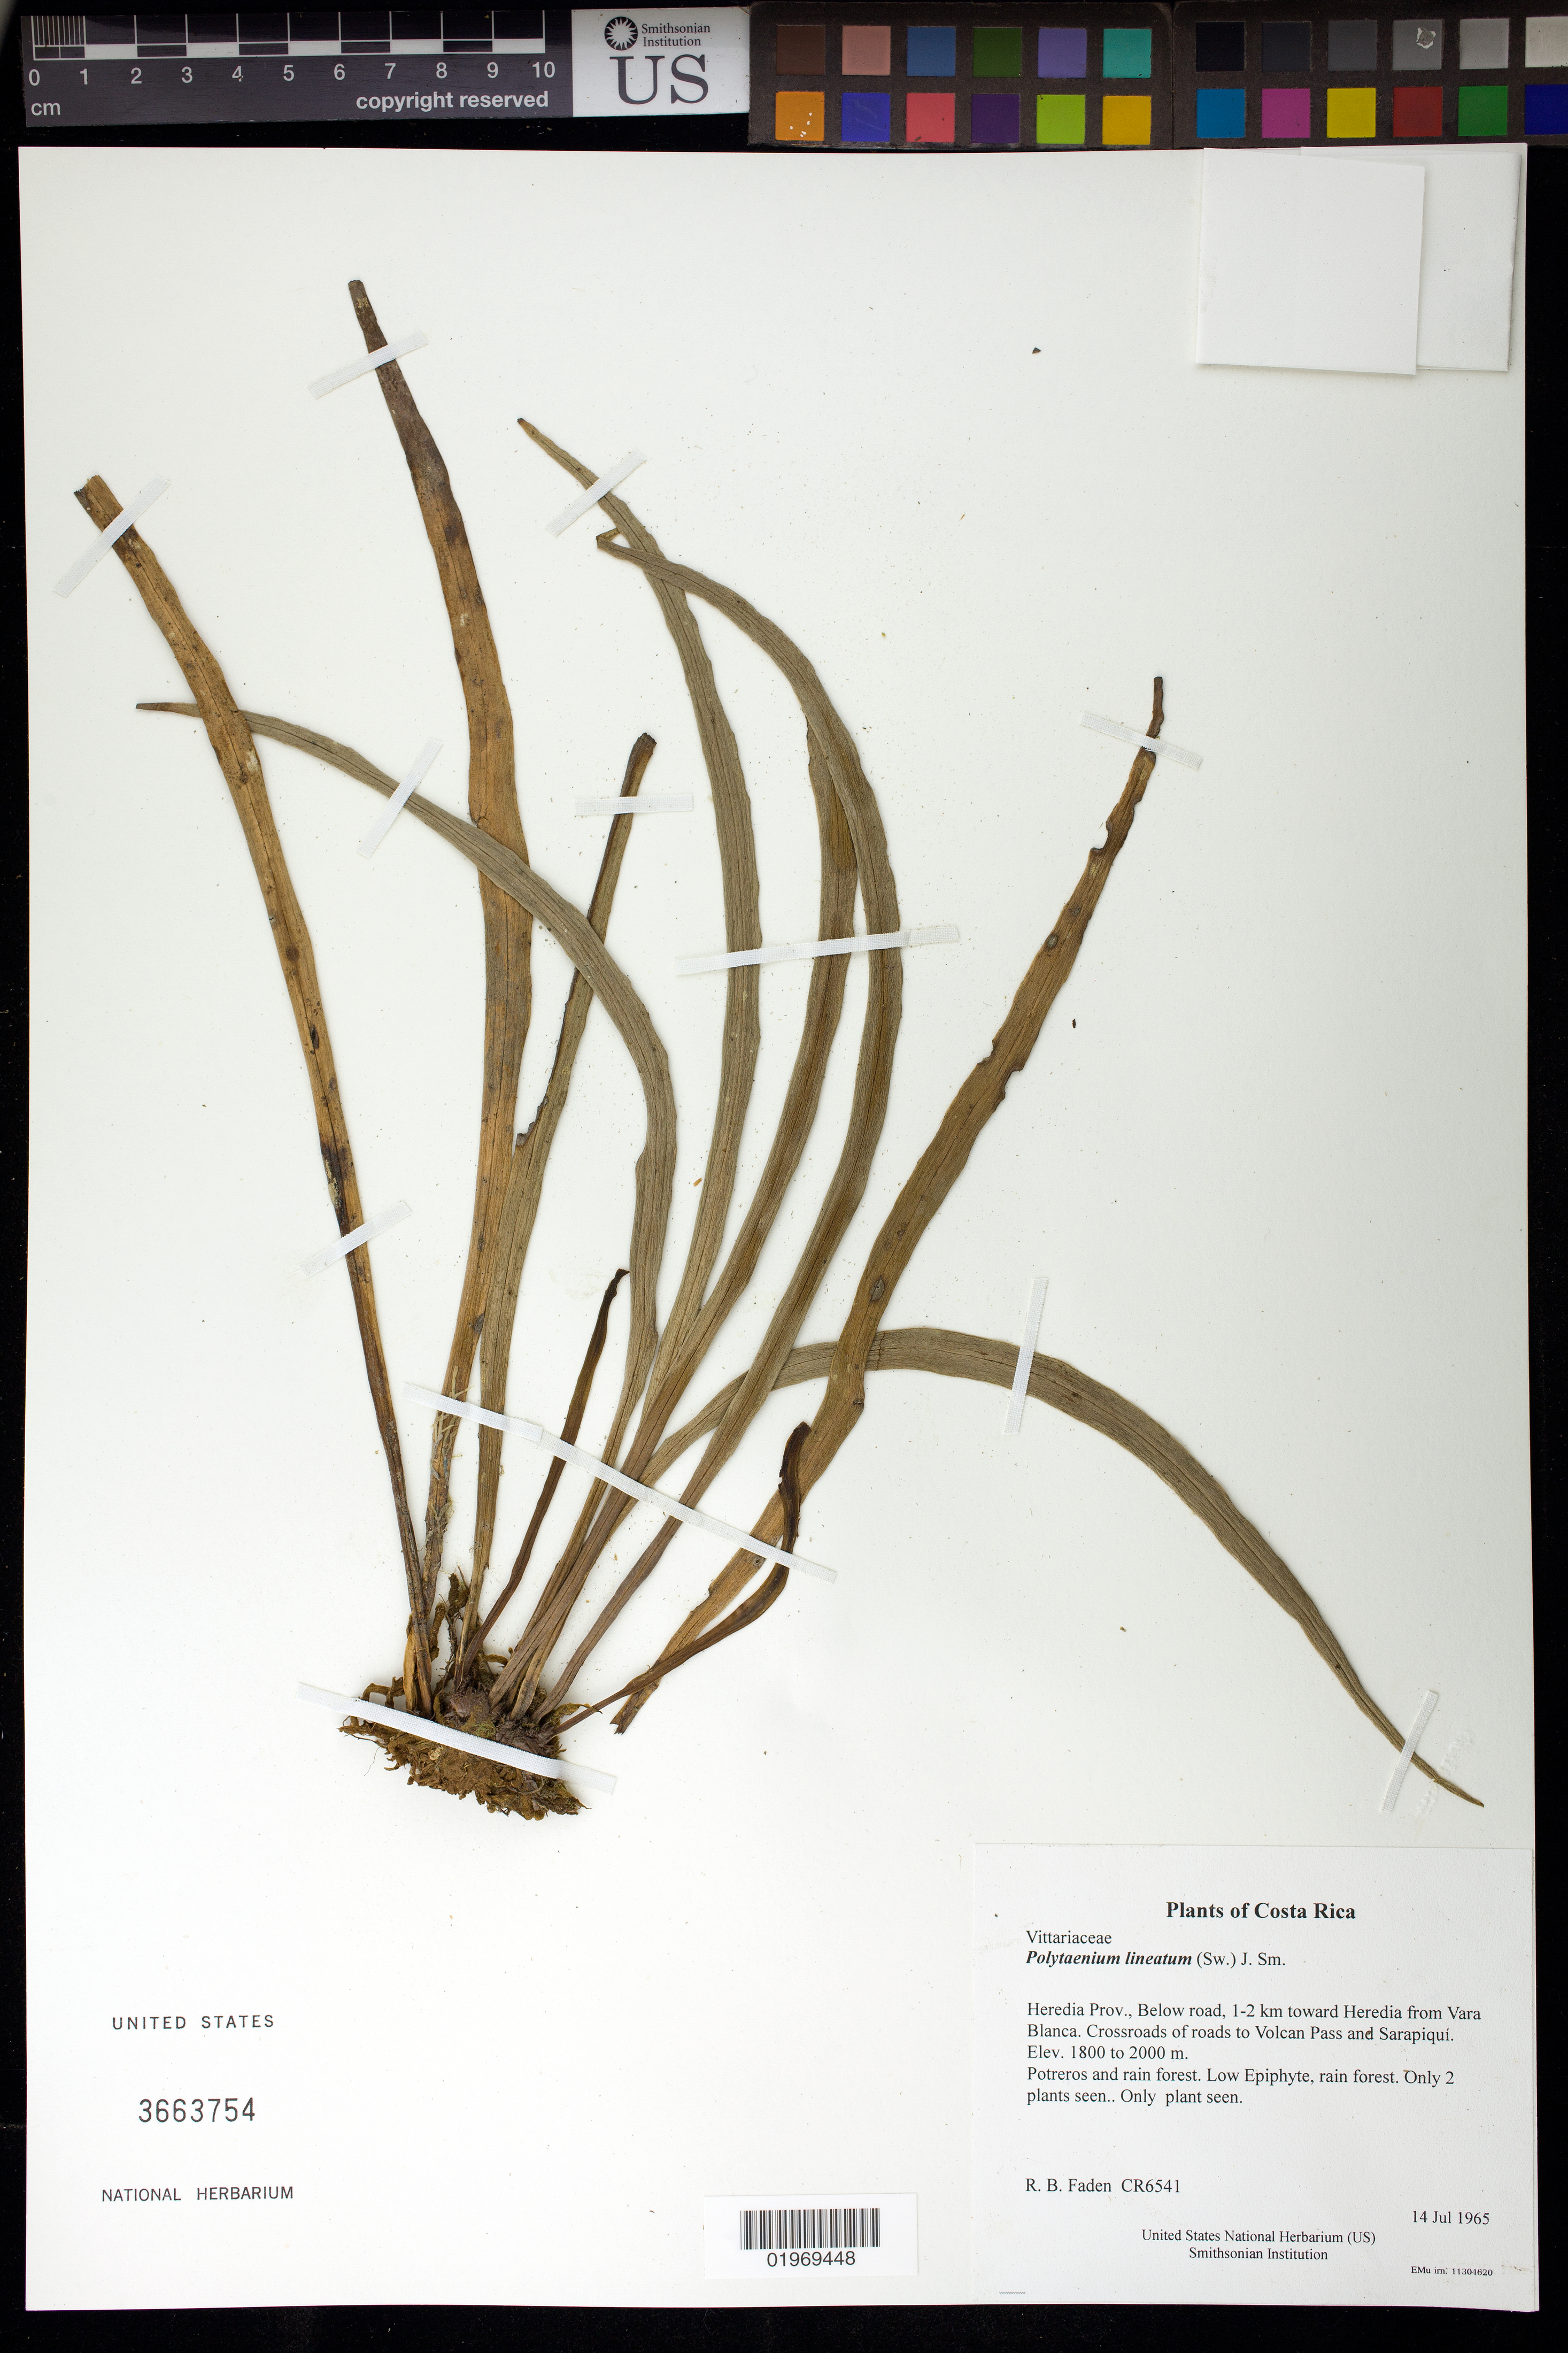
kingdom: Plantae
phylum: Tracheophyta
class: Polypodiopsida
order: Polypodiales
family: Pteridaceae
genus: Polytaenium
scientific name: Polytaenium lineatum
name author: (Sw.) J. Sm.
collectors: R. B. Faden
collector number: CR6541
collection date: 1965-07-14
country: Costa Rica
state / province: Heredia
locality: Below road, 1-2 km toward Heredia from Vara Blanca. Crossroads of roads to Volcan Pass and Sarapiquí.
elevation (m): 1800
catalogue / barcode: US 3663754